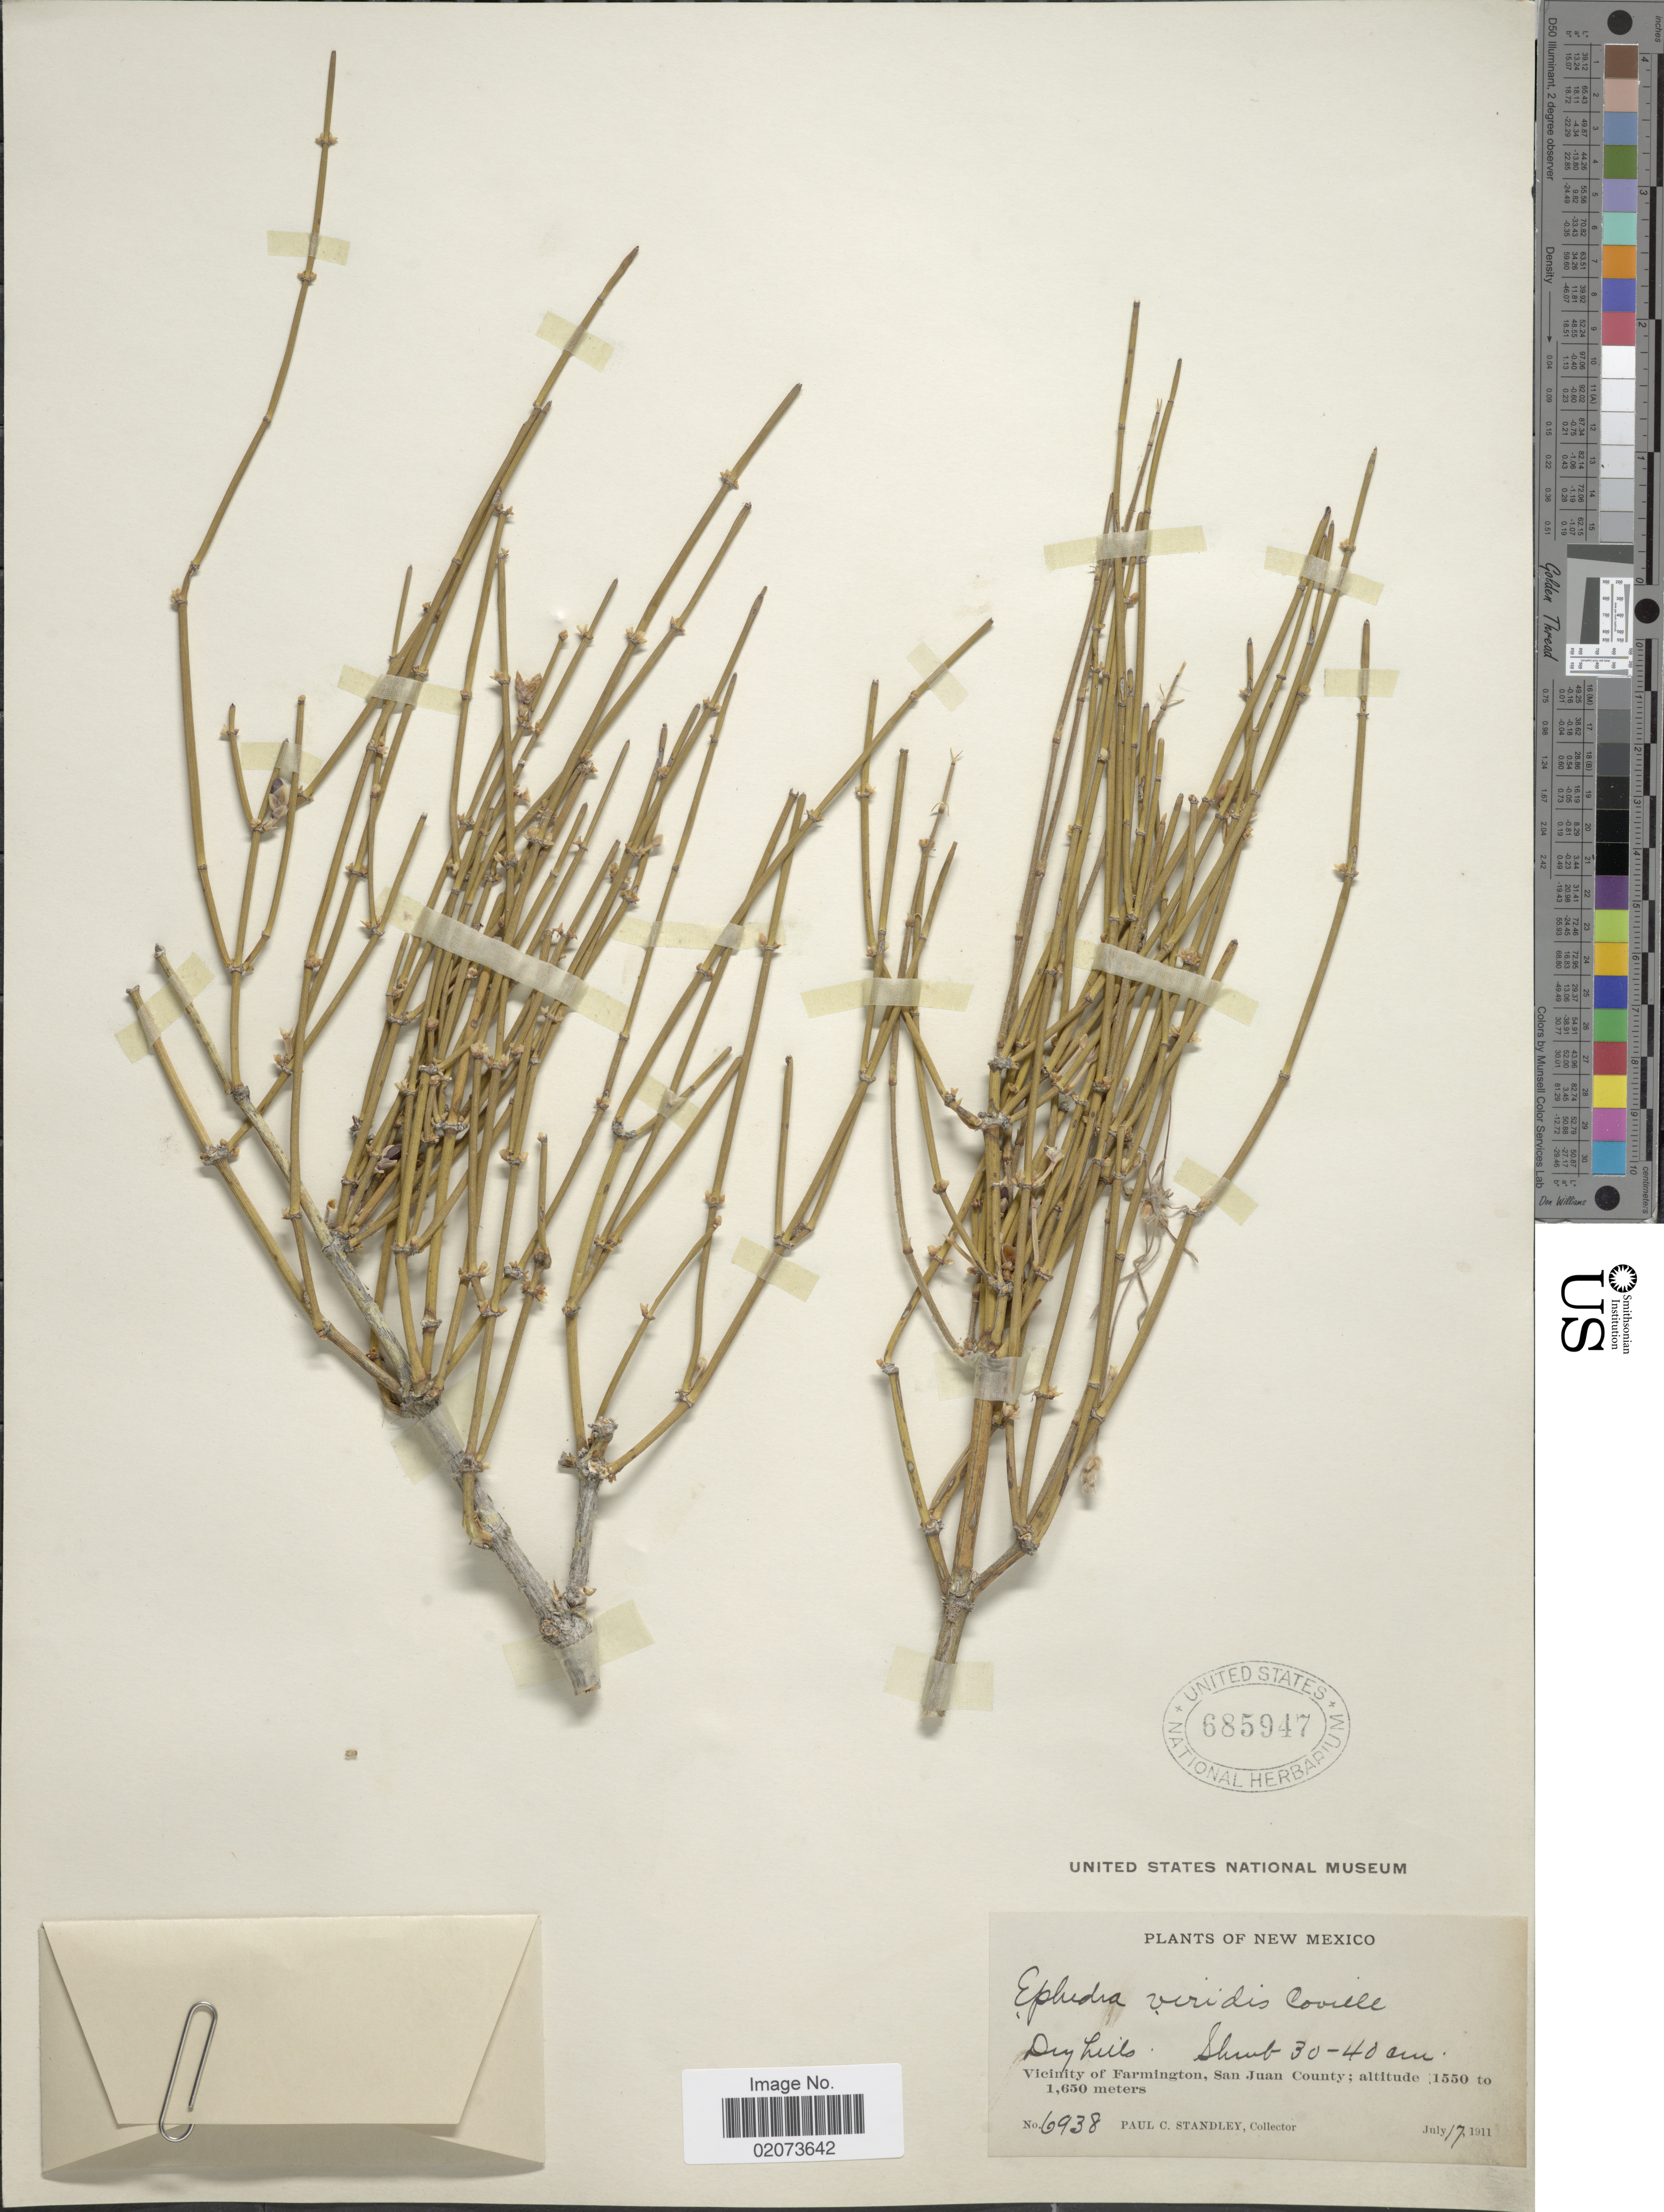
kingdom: Plantae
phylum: Tracheophyta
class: Gnetopsida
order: Ephedrales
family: Ephedraceae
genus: Ephedra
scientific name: Ephedra viridis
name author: Coville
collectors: P. C. Standley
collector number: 6938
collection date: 1911-07-17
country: United States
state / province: New Mexico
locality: Dry hills, vicinity of Firmington, San Juan County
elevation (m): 1550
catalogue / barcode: US 685947